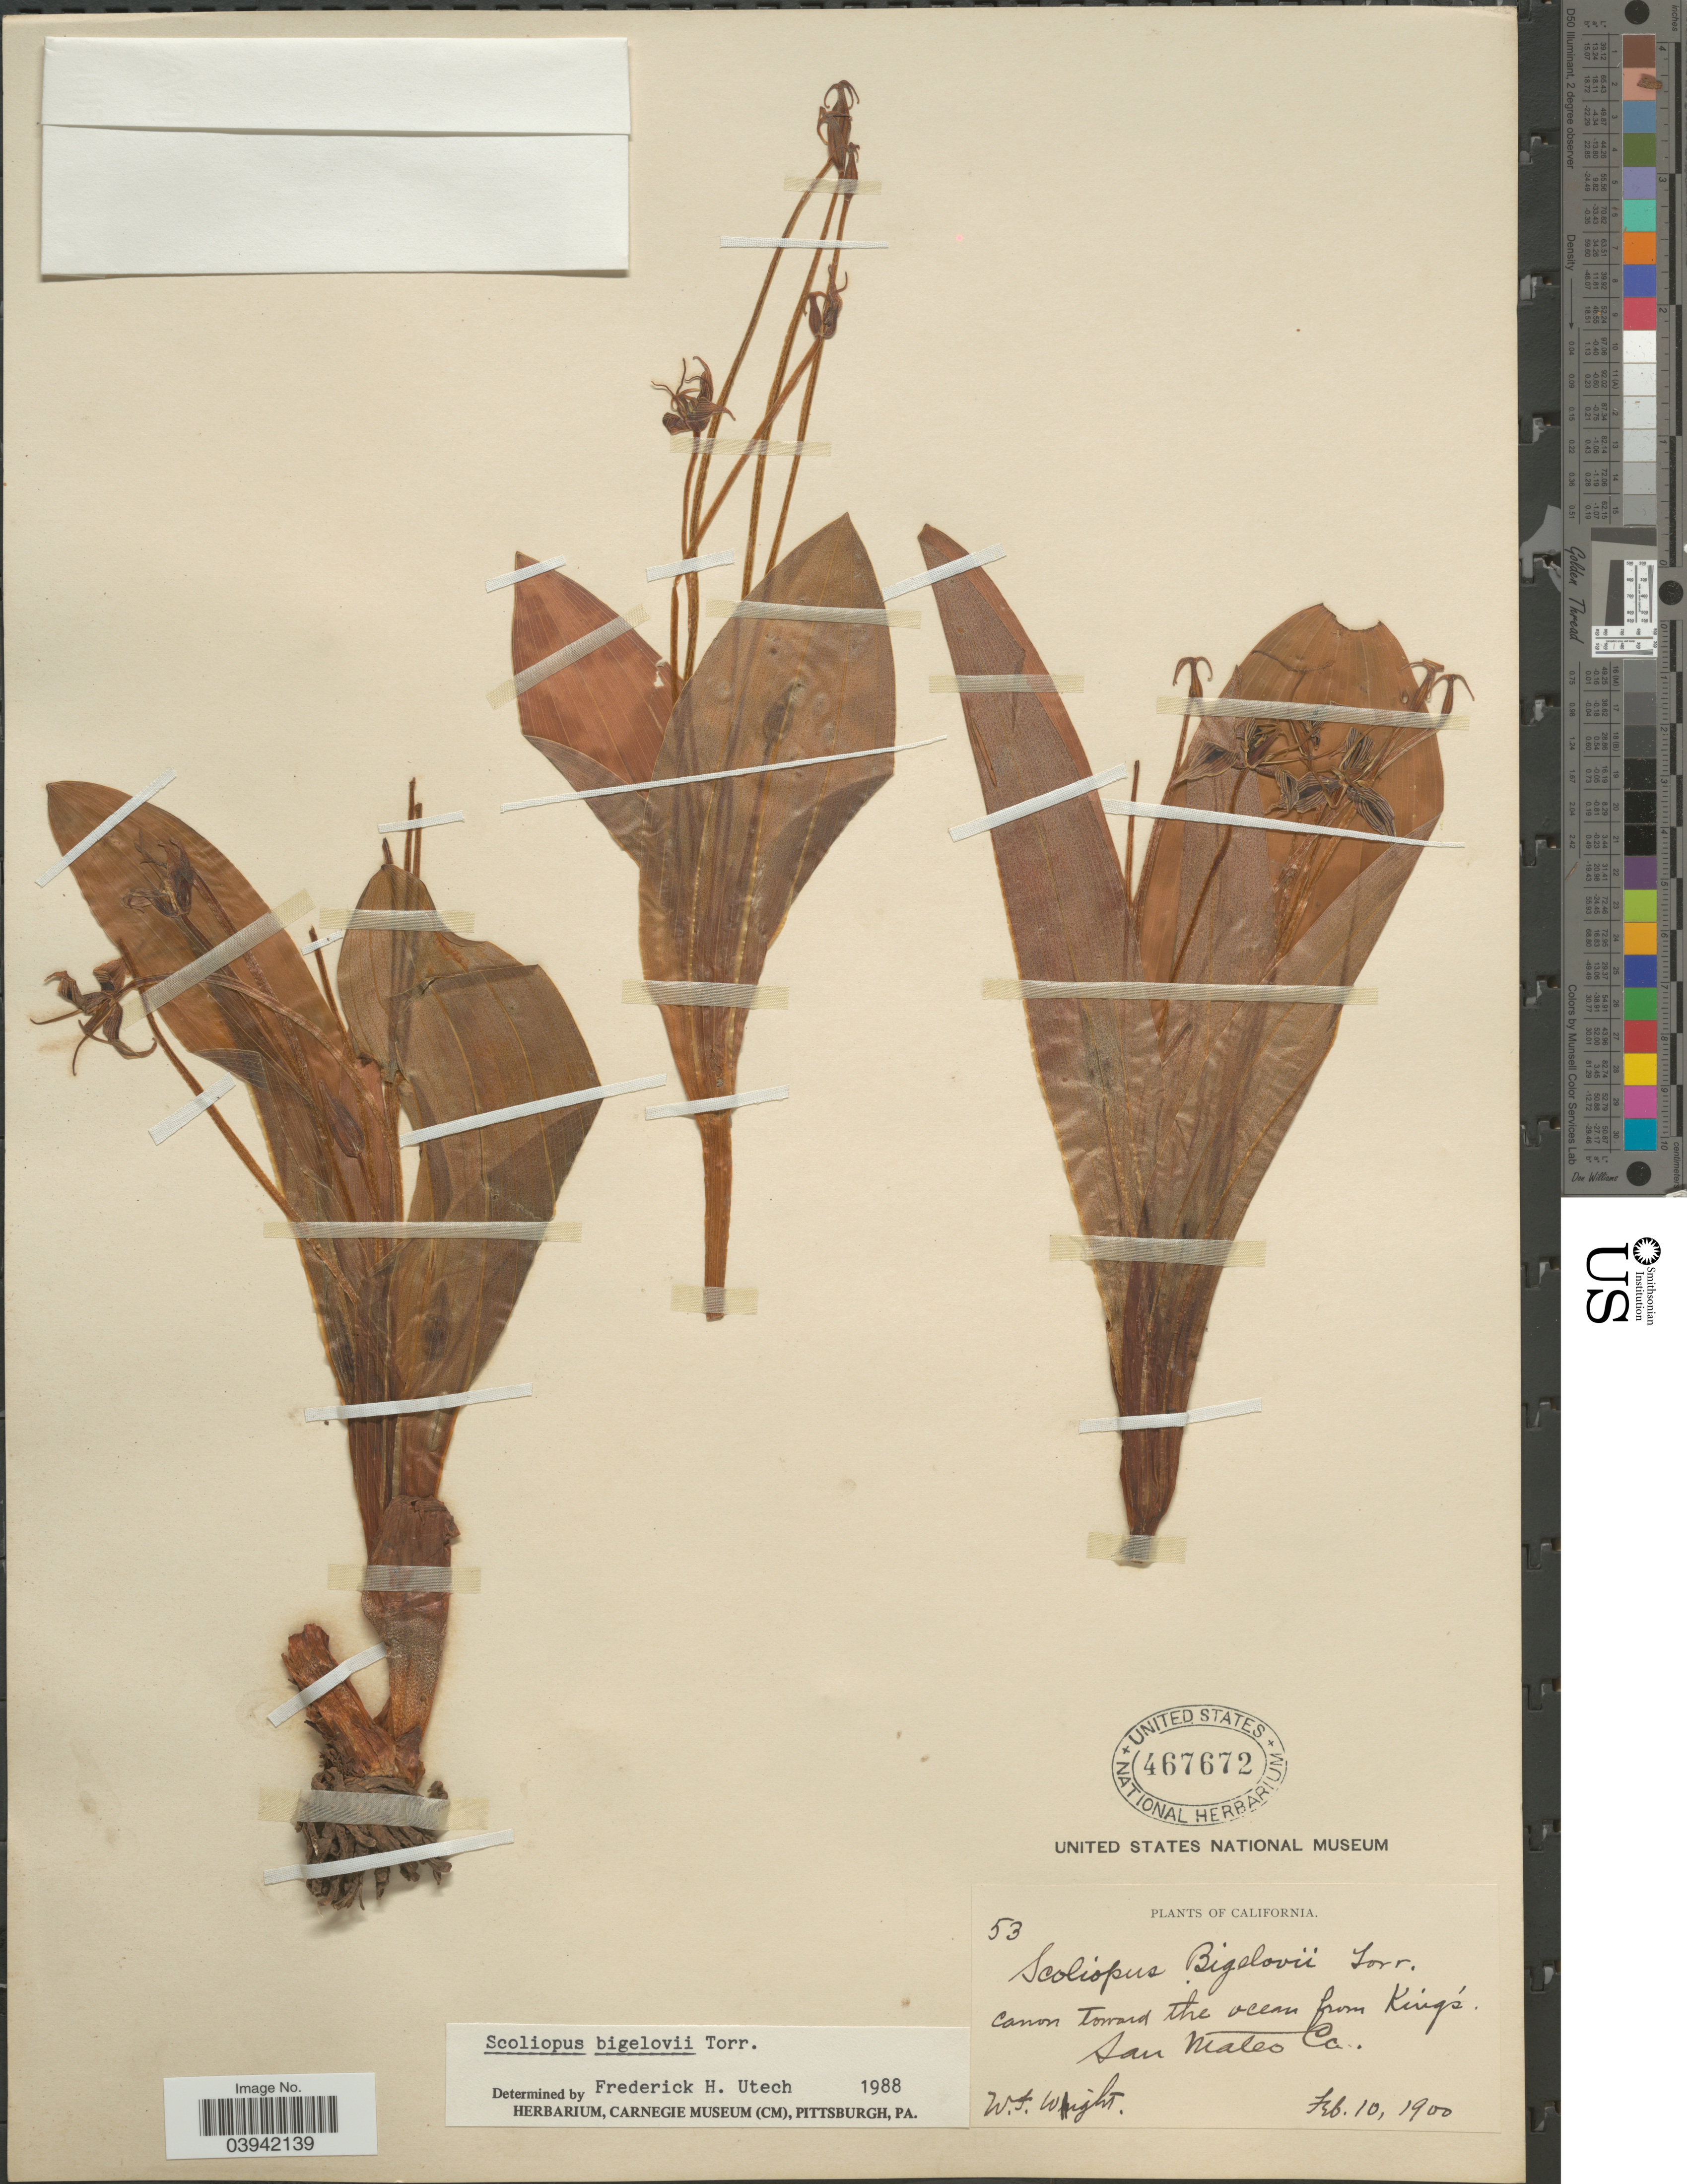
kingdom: Plantae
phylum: Tracheophyta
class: Liliopsida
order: Liliales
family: Liliaceae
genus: Scoliopus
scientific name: Scoliopus bigelovii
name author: Torr.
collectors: W. Wight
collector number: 53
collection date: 1900-02-10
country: United States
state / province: California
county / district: San Mateo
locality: Canon toward the ocean from King's San Mateo Co.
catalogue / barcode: US 467672